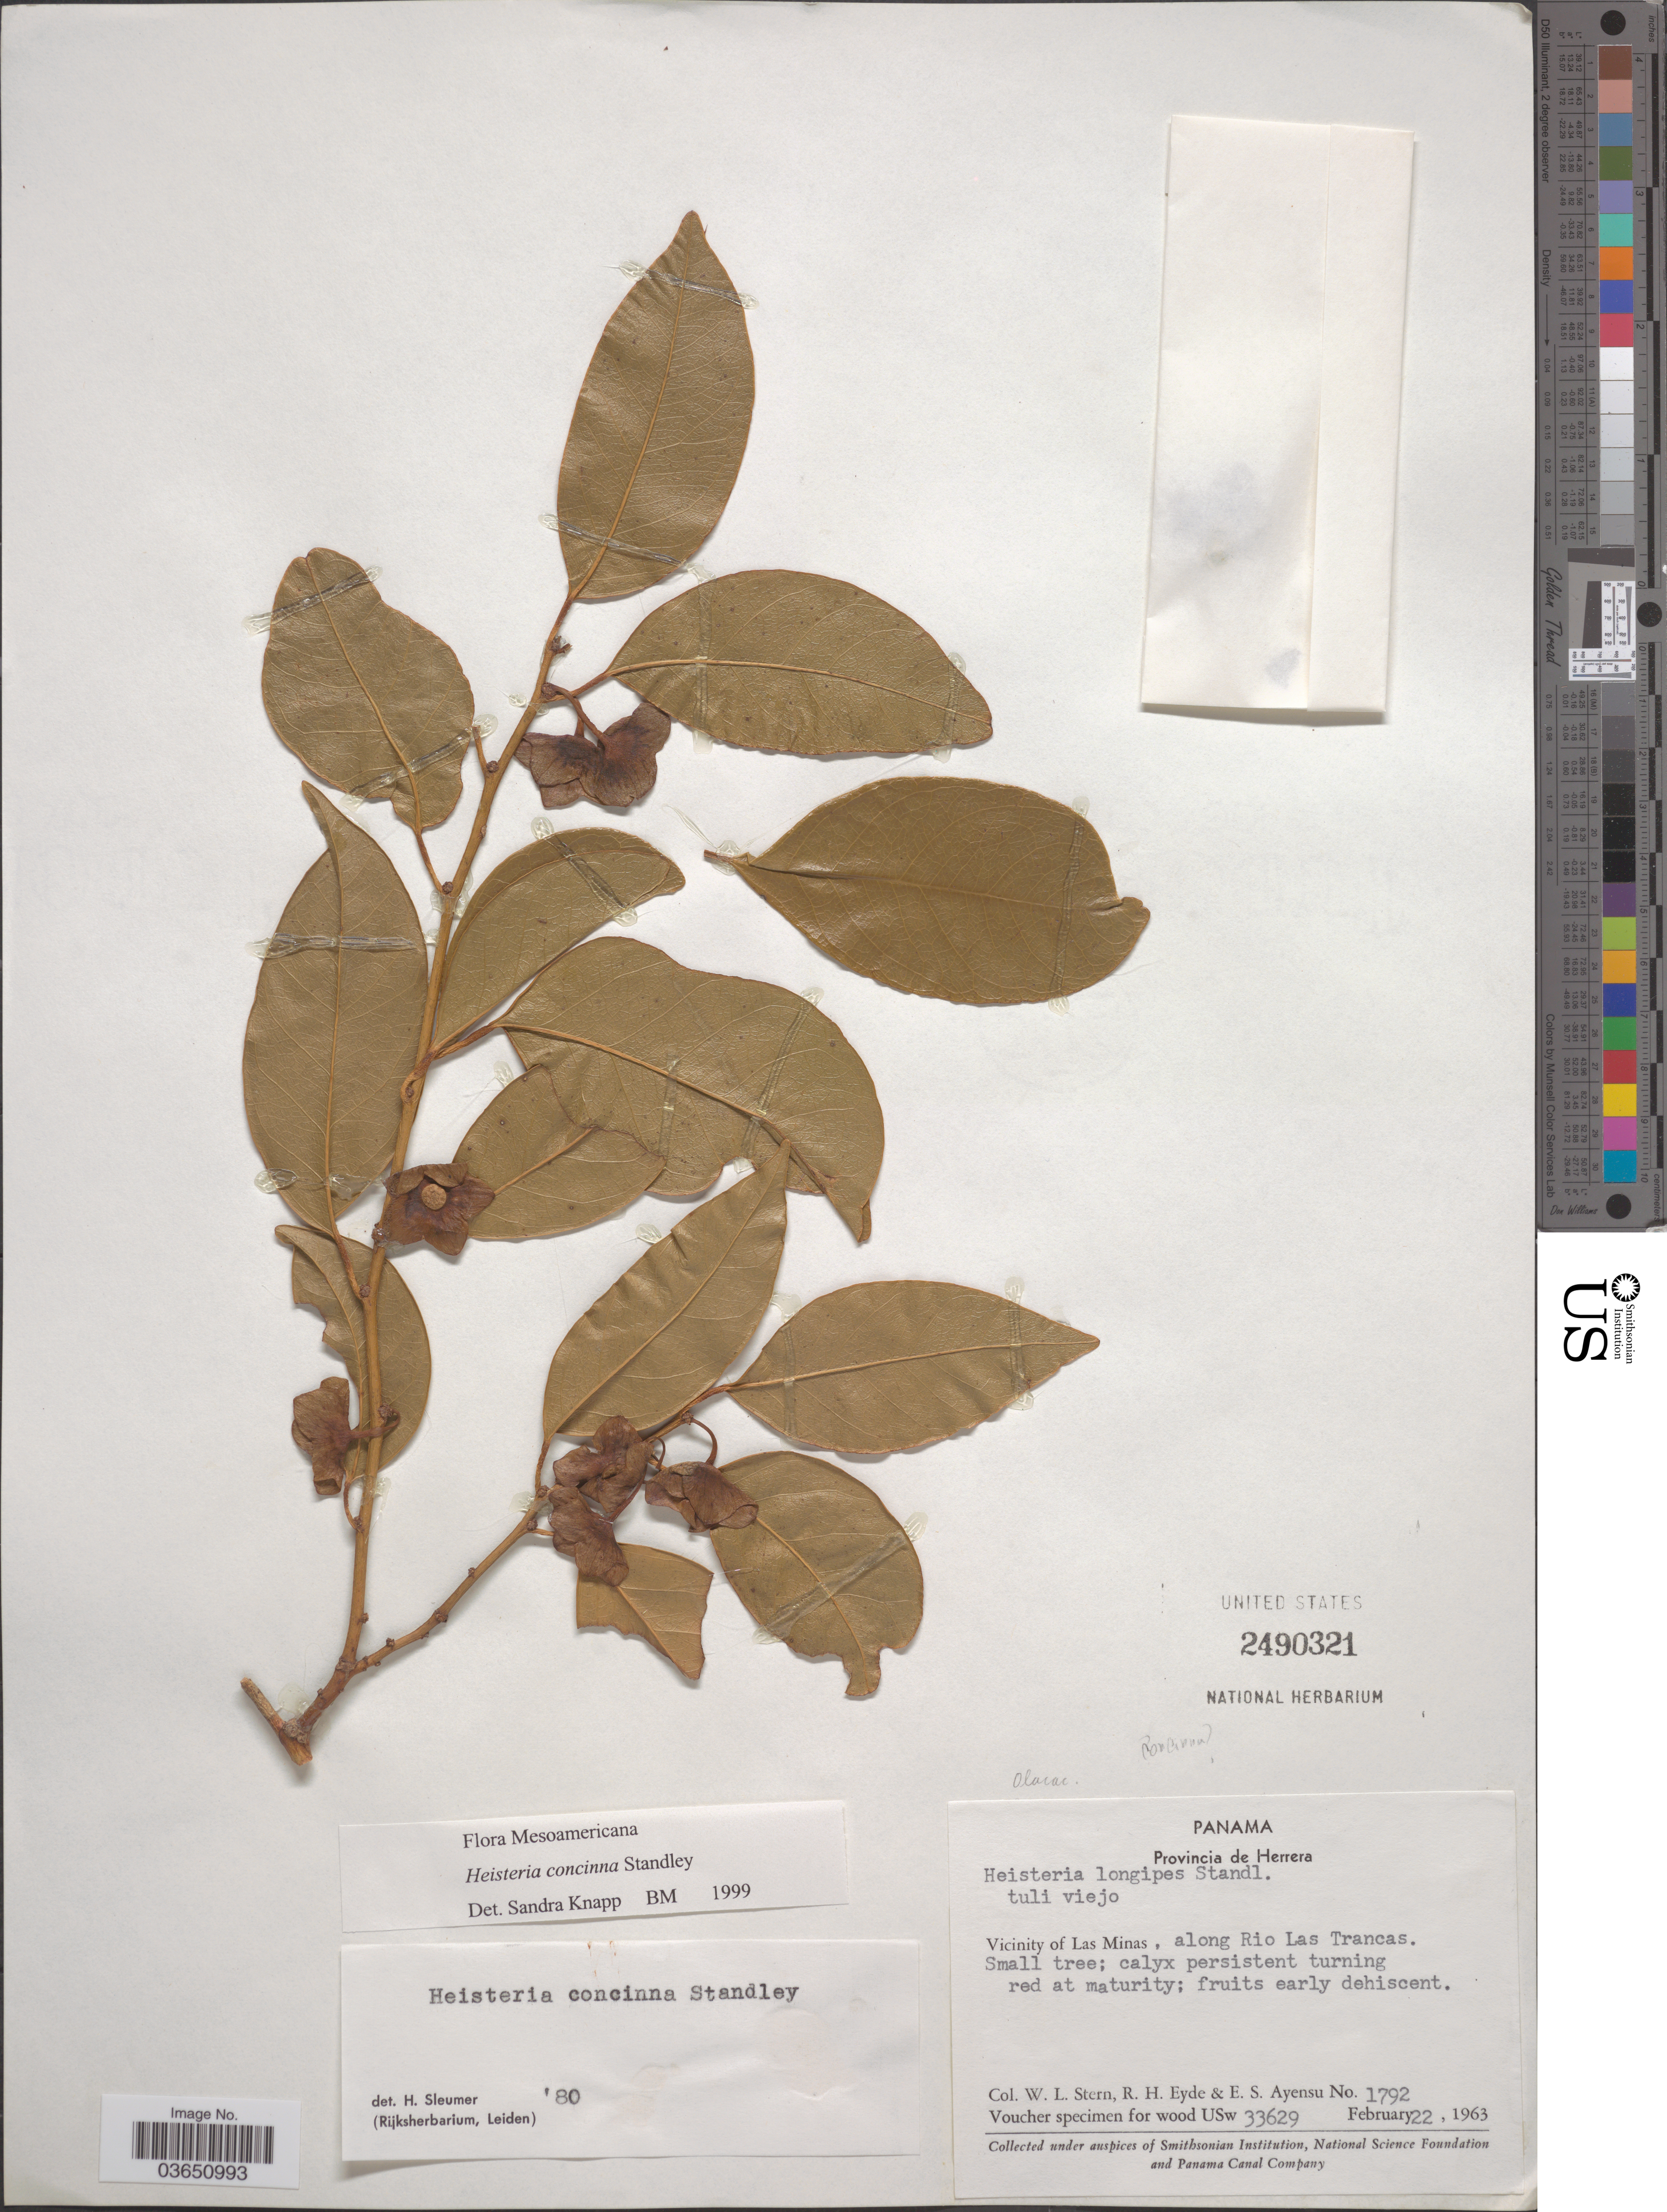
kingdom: Plantae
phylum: Tracheophyta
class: Magnoliopsida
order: Santalales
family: Erythropalaceae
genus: Heisteria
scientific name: Heisteria concinna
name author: Standl.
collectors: W. L. Stern, R. H. Eyde & E. S. Ayensu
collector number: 1792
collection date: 1963-02-22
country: Panama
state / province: Herrera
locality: Vicinity of Las Minas, along Rio Las Trancas.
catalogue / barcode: US 2490321